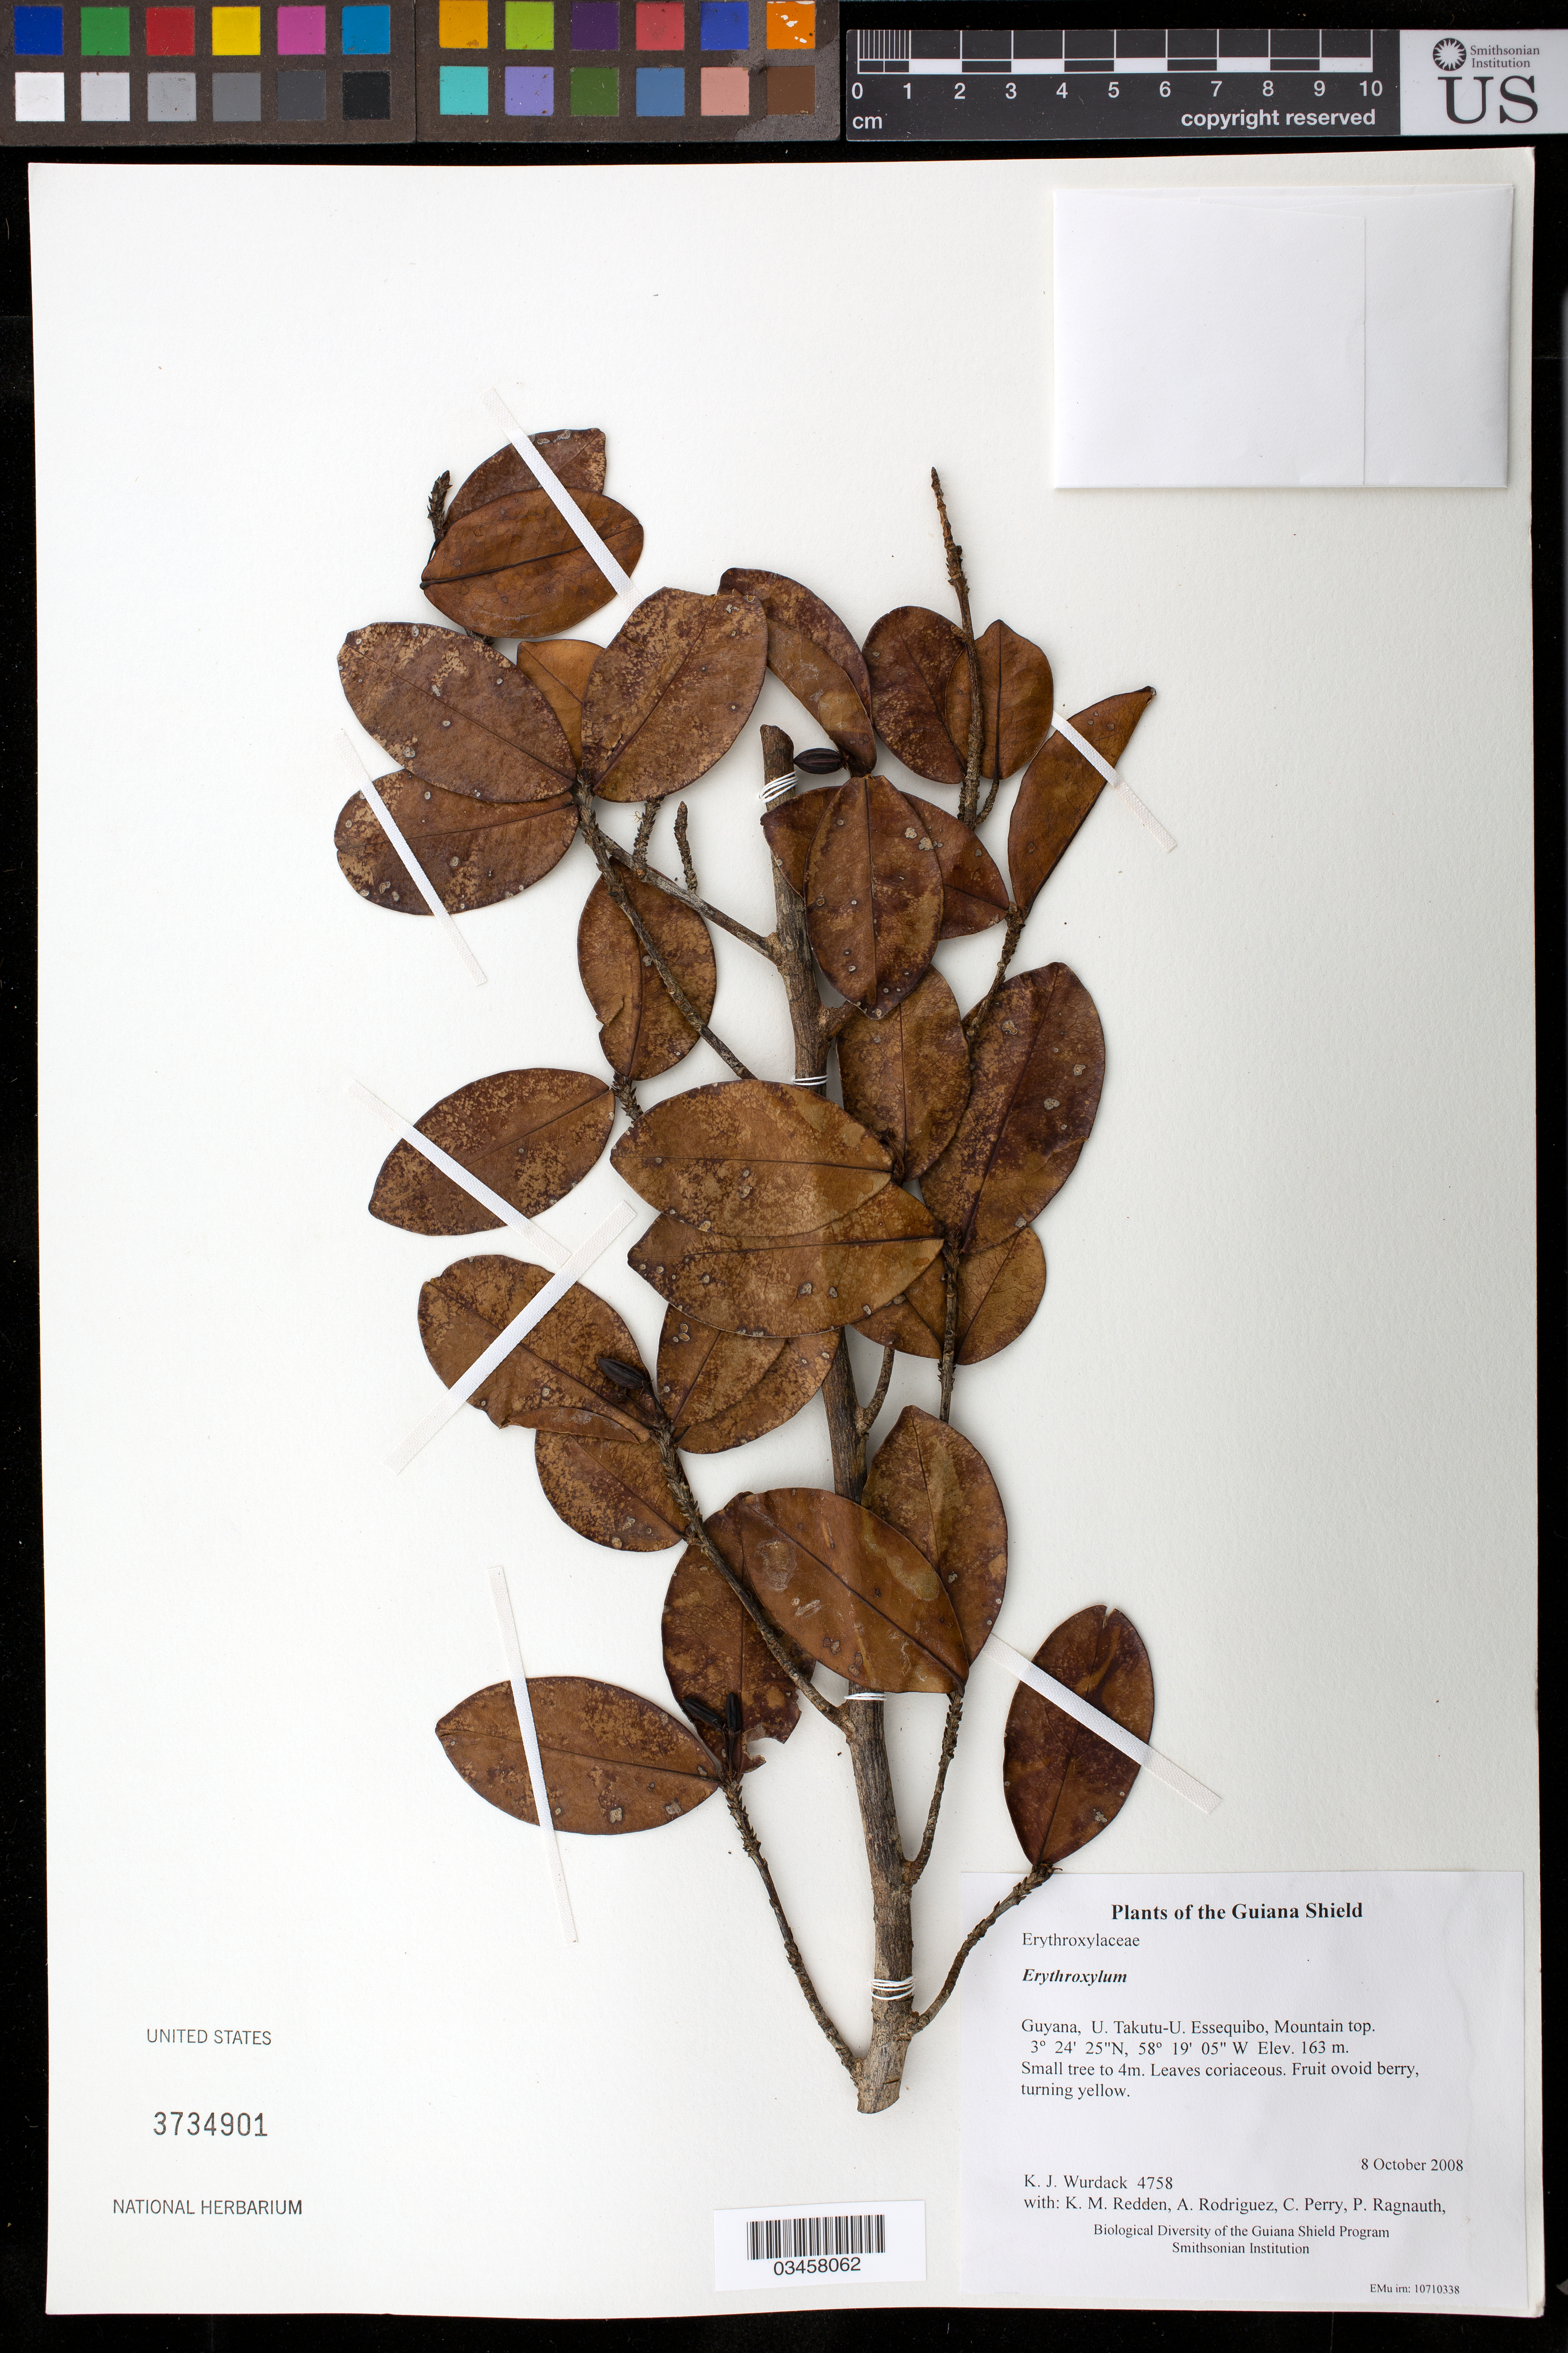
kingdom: Plantae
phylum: Tracheophyta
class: Magnoliopsida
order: Malpighiales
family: Erythroxylaceae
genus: Erythroxylum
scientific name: Erythroxylum sp.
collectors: K. Wurdack, K. M. Redden, A. Rodriguez, C. Perry, P. Ragnauth, N. John & E. Joseph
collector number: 4758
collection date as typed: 8 October 2008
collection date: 2008-10-08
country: Guyana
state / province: U. Takutu-U. Essequibo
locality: Mountain top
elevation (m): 163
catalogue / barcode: US 3734901